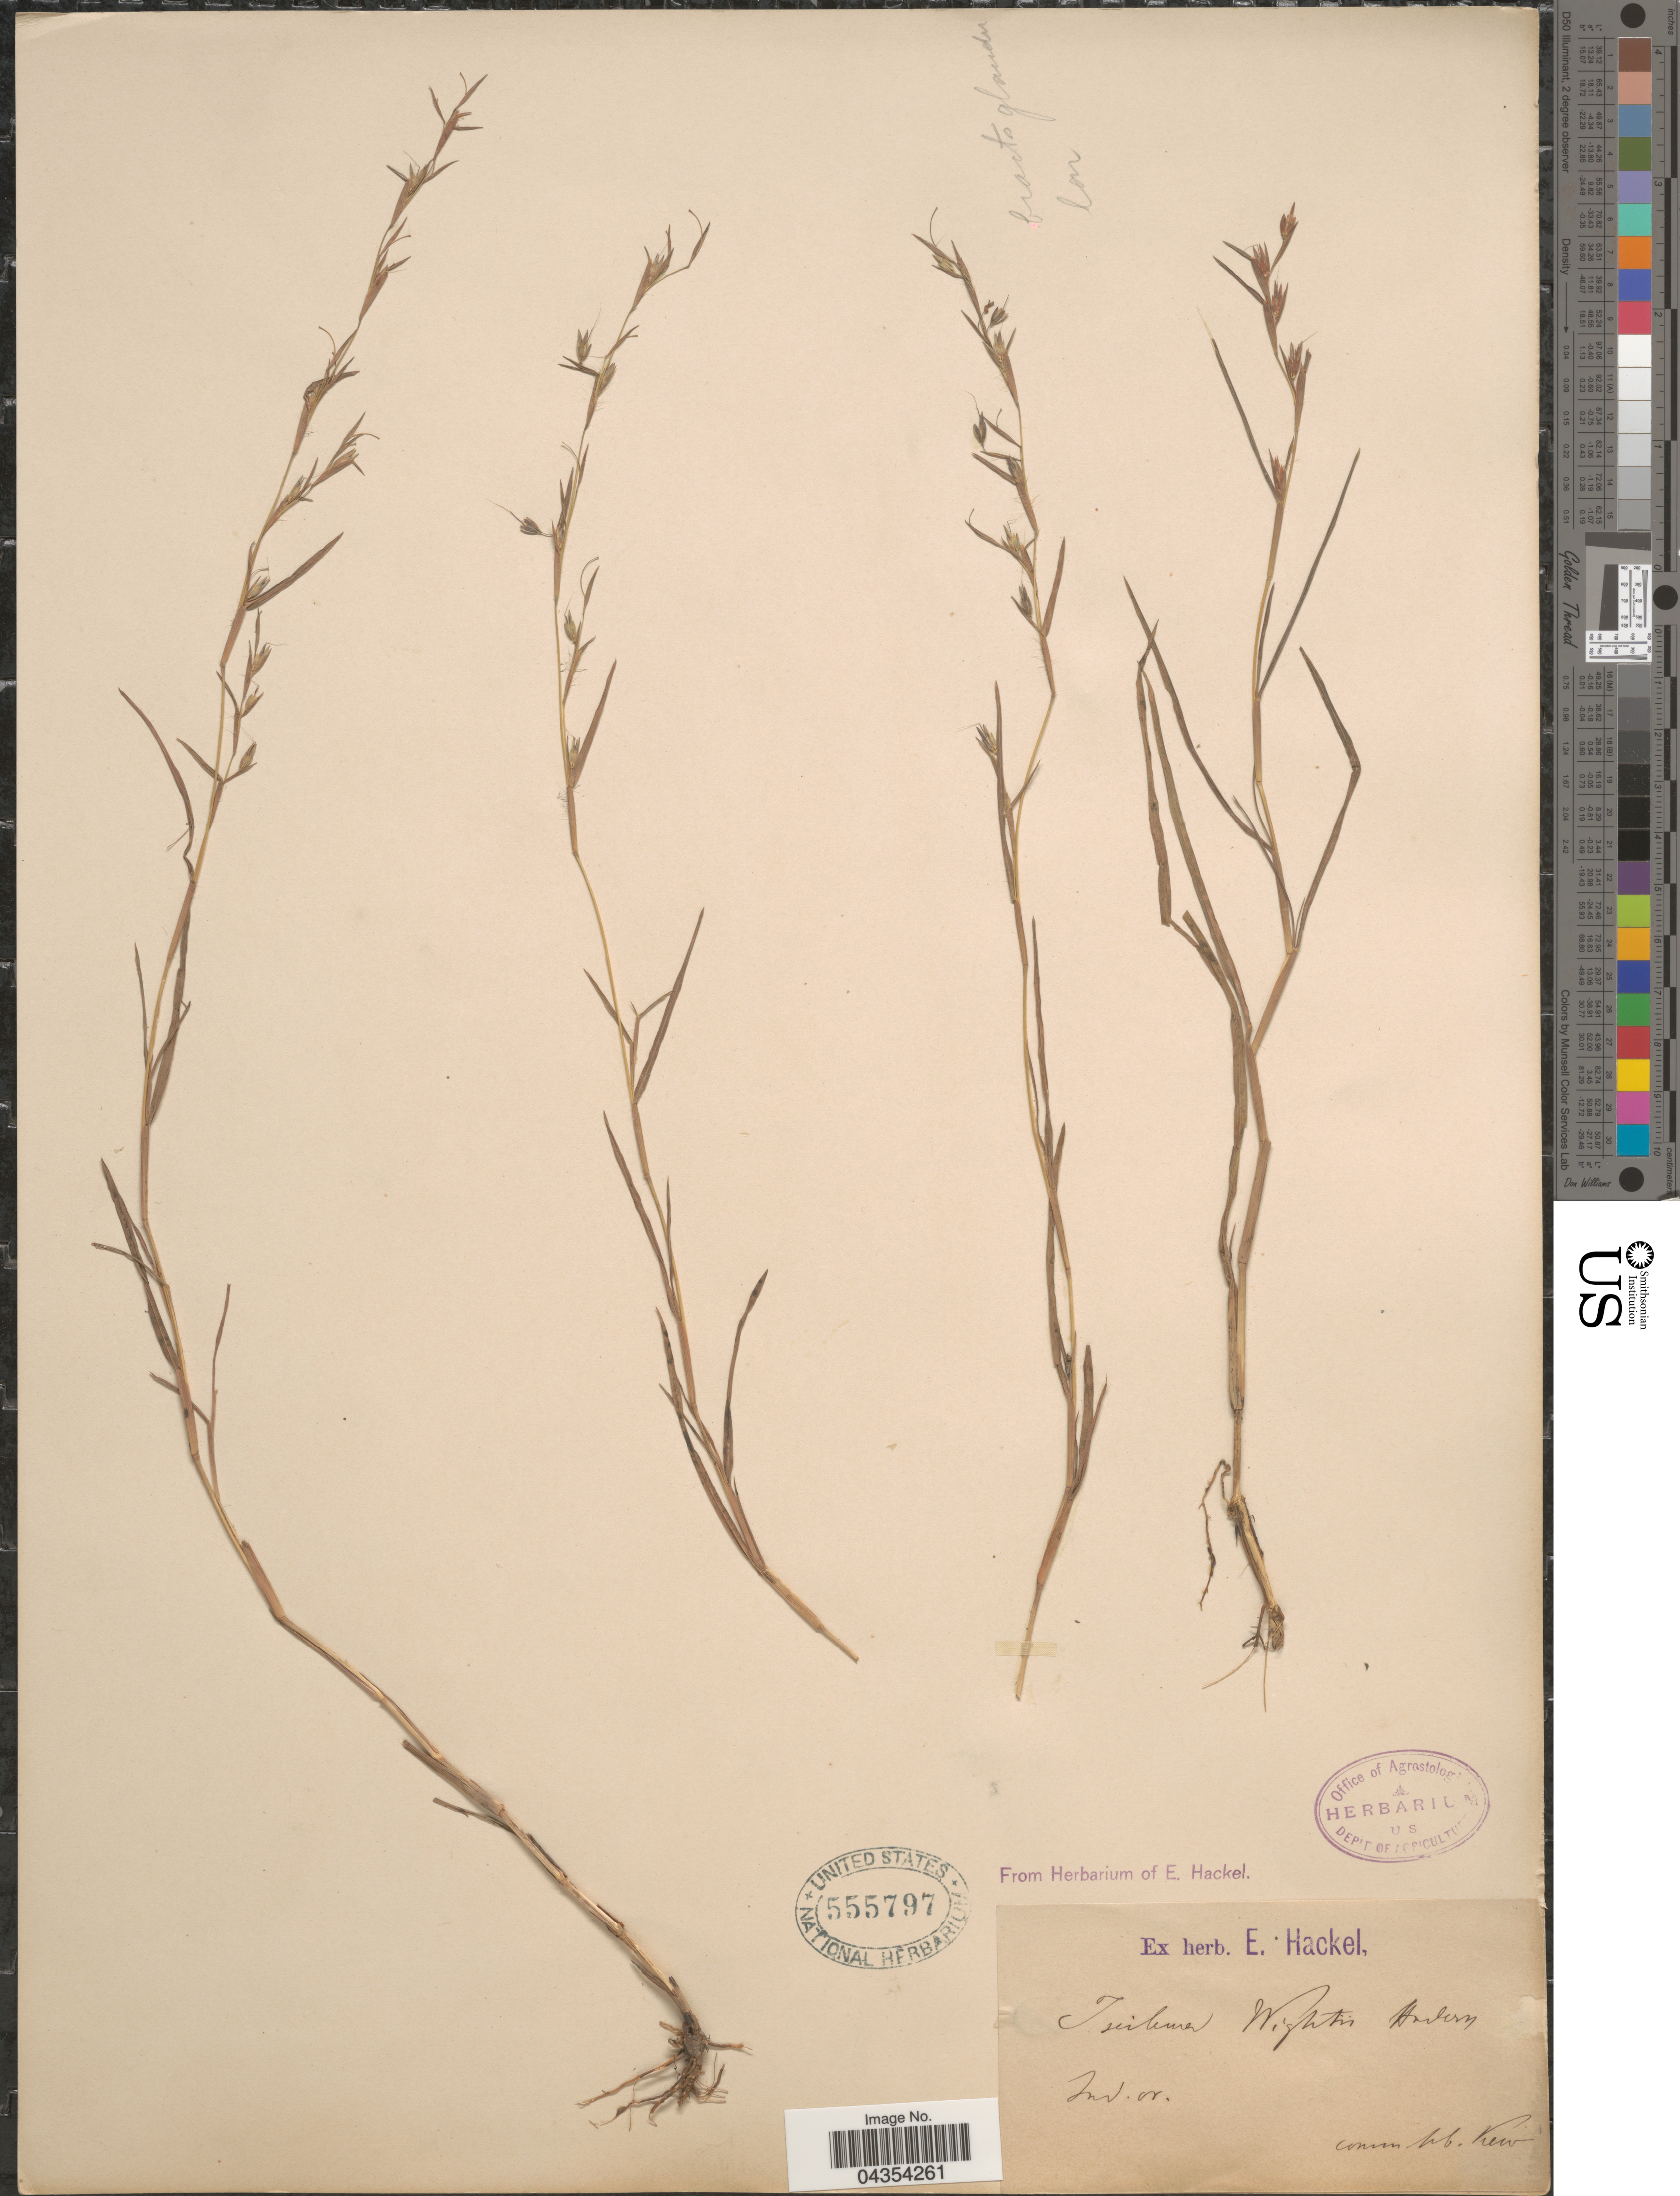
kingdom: Plantae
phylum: Tracheophyta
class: Liliopsida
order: Poales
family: Poaceae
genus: Iseilema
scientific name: Iseilema prostratum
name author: (L.) Andersson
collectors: ex herb. E. Hackel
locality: Ind. or.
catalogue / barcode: US 555797